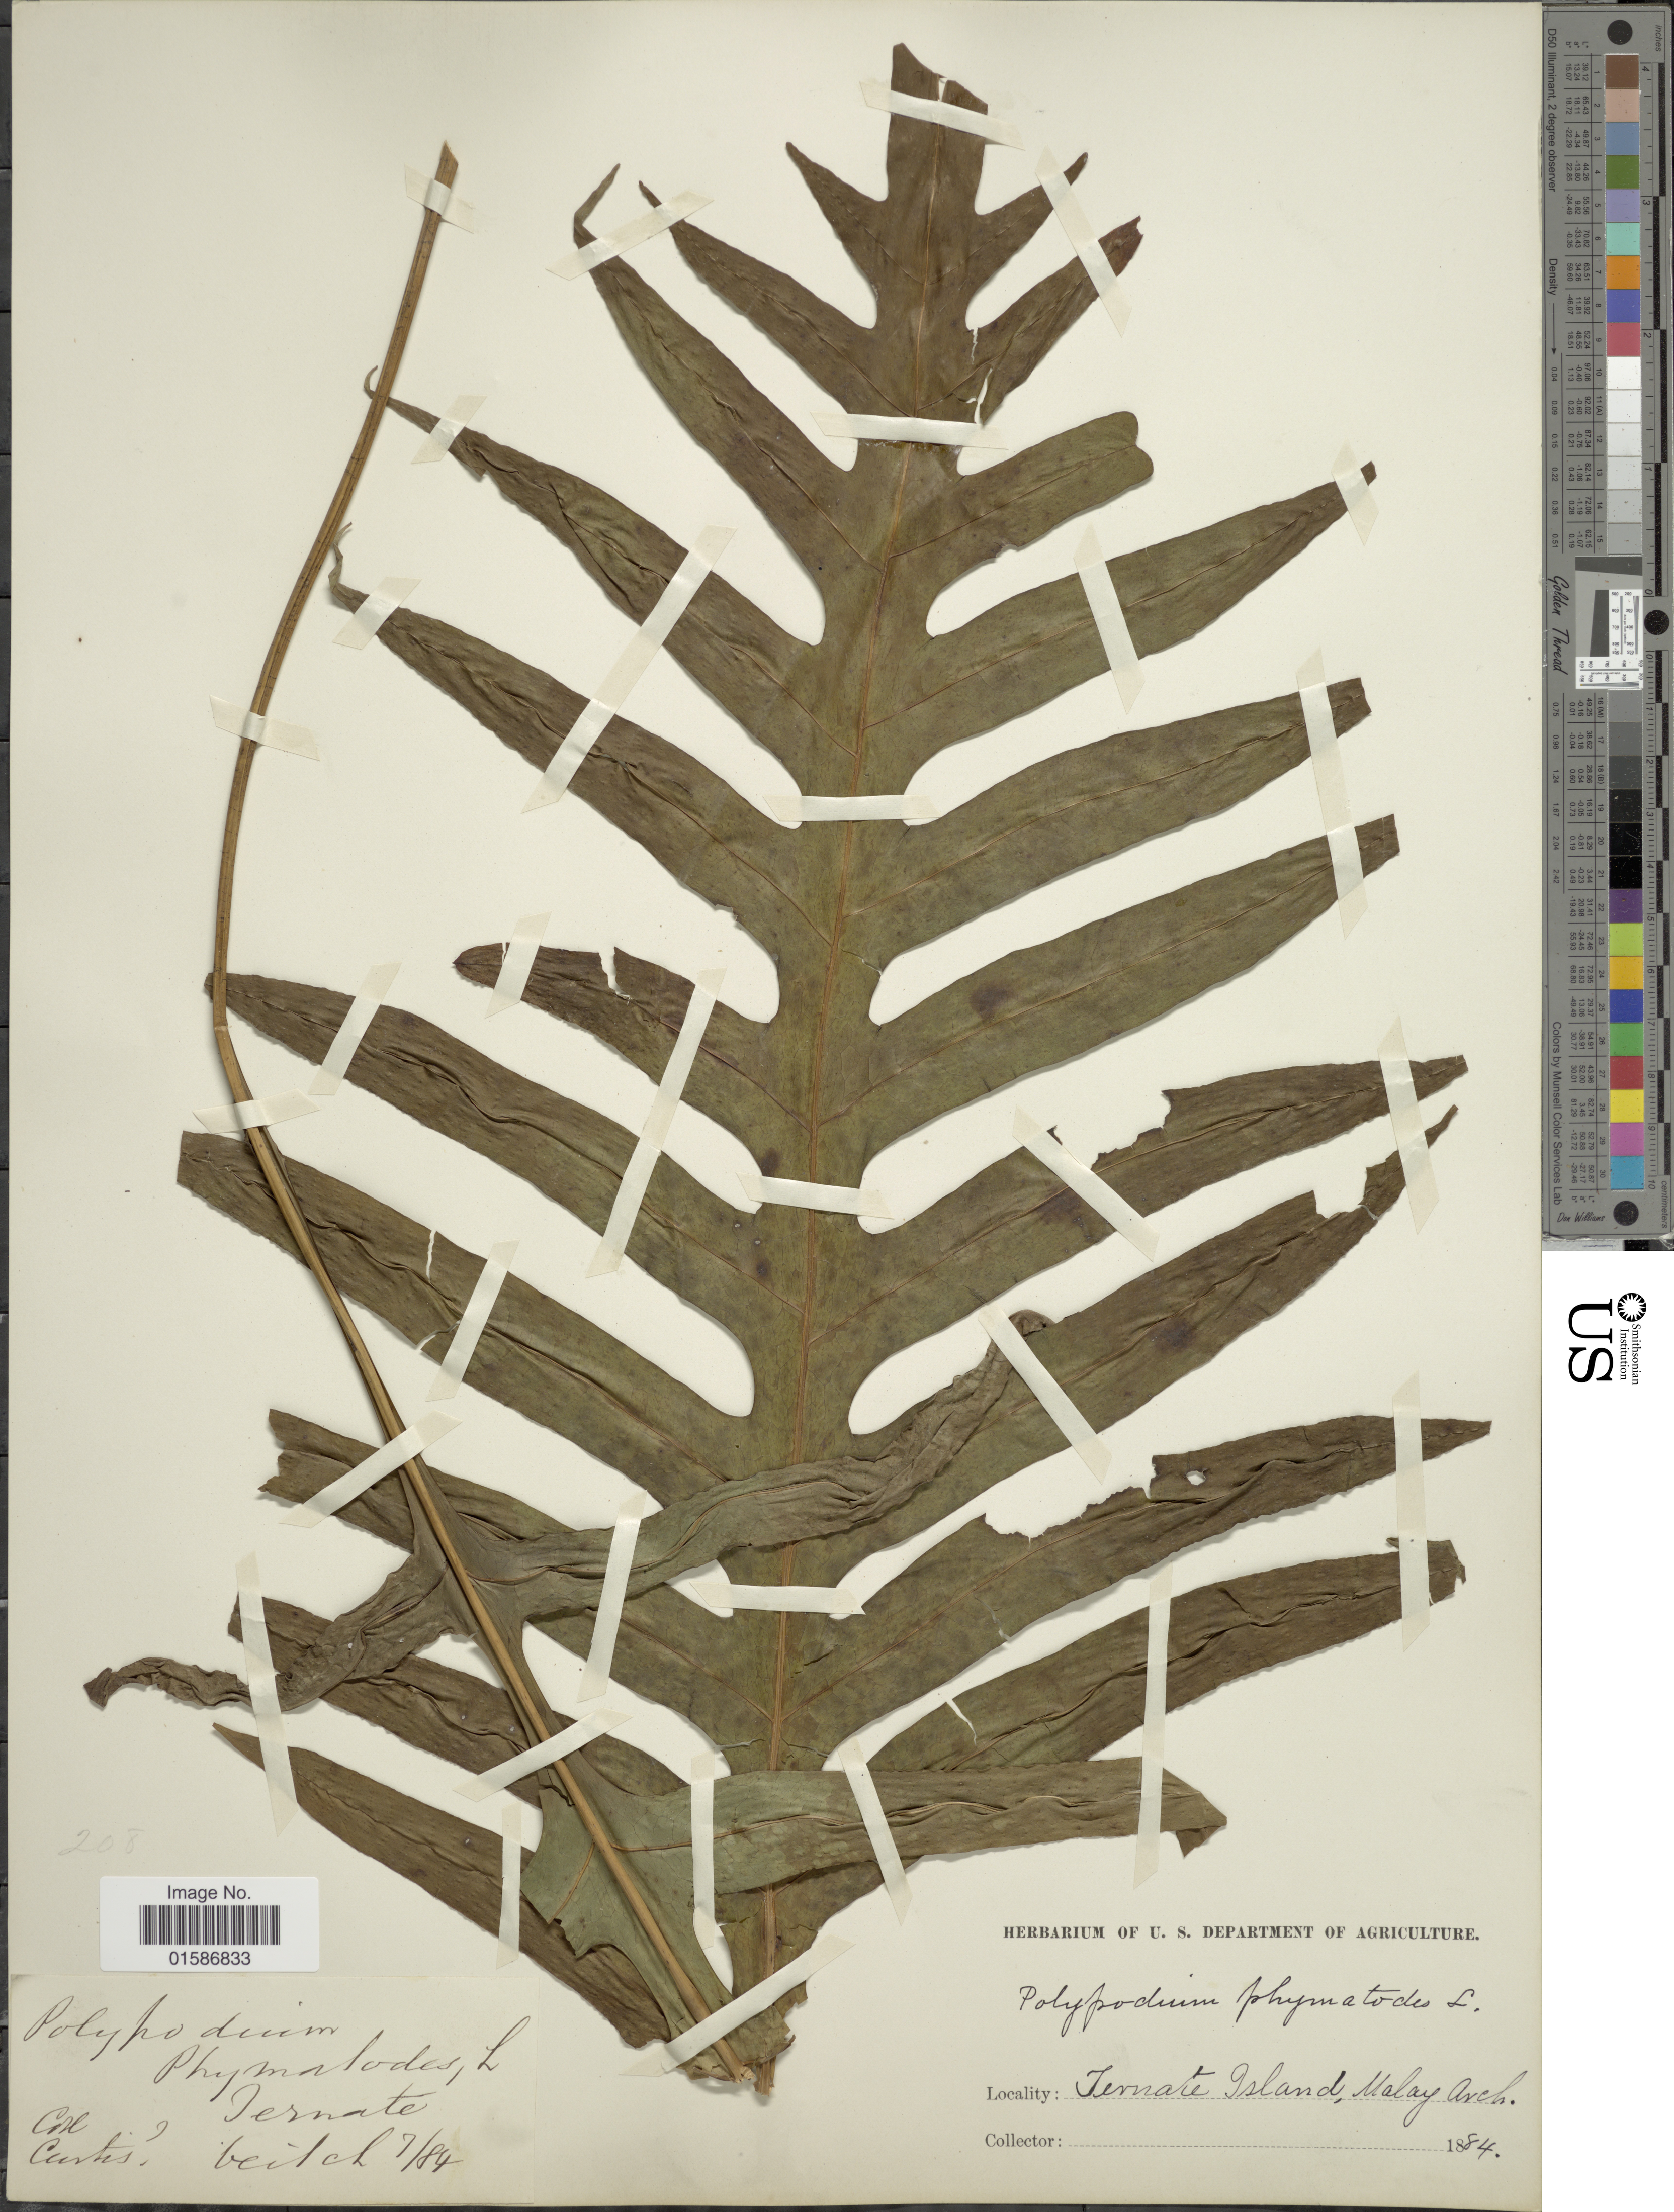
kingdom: Plantae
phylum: Tracheophyta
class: Polypodiopsida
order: Polypodiales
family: Polypodiaceae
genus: Microsorum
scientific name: Microsorum scolopendria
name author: (Burm. f.) Copel.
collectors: -. Curtis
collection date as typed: Transcribed d/m/y: /7/84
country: Indonesia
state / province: Maluku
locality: Ternate Island, Malay Arch